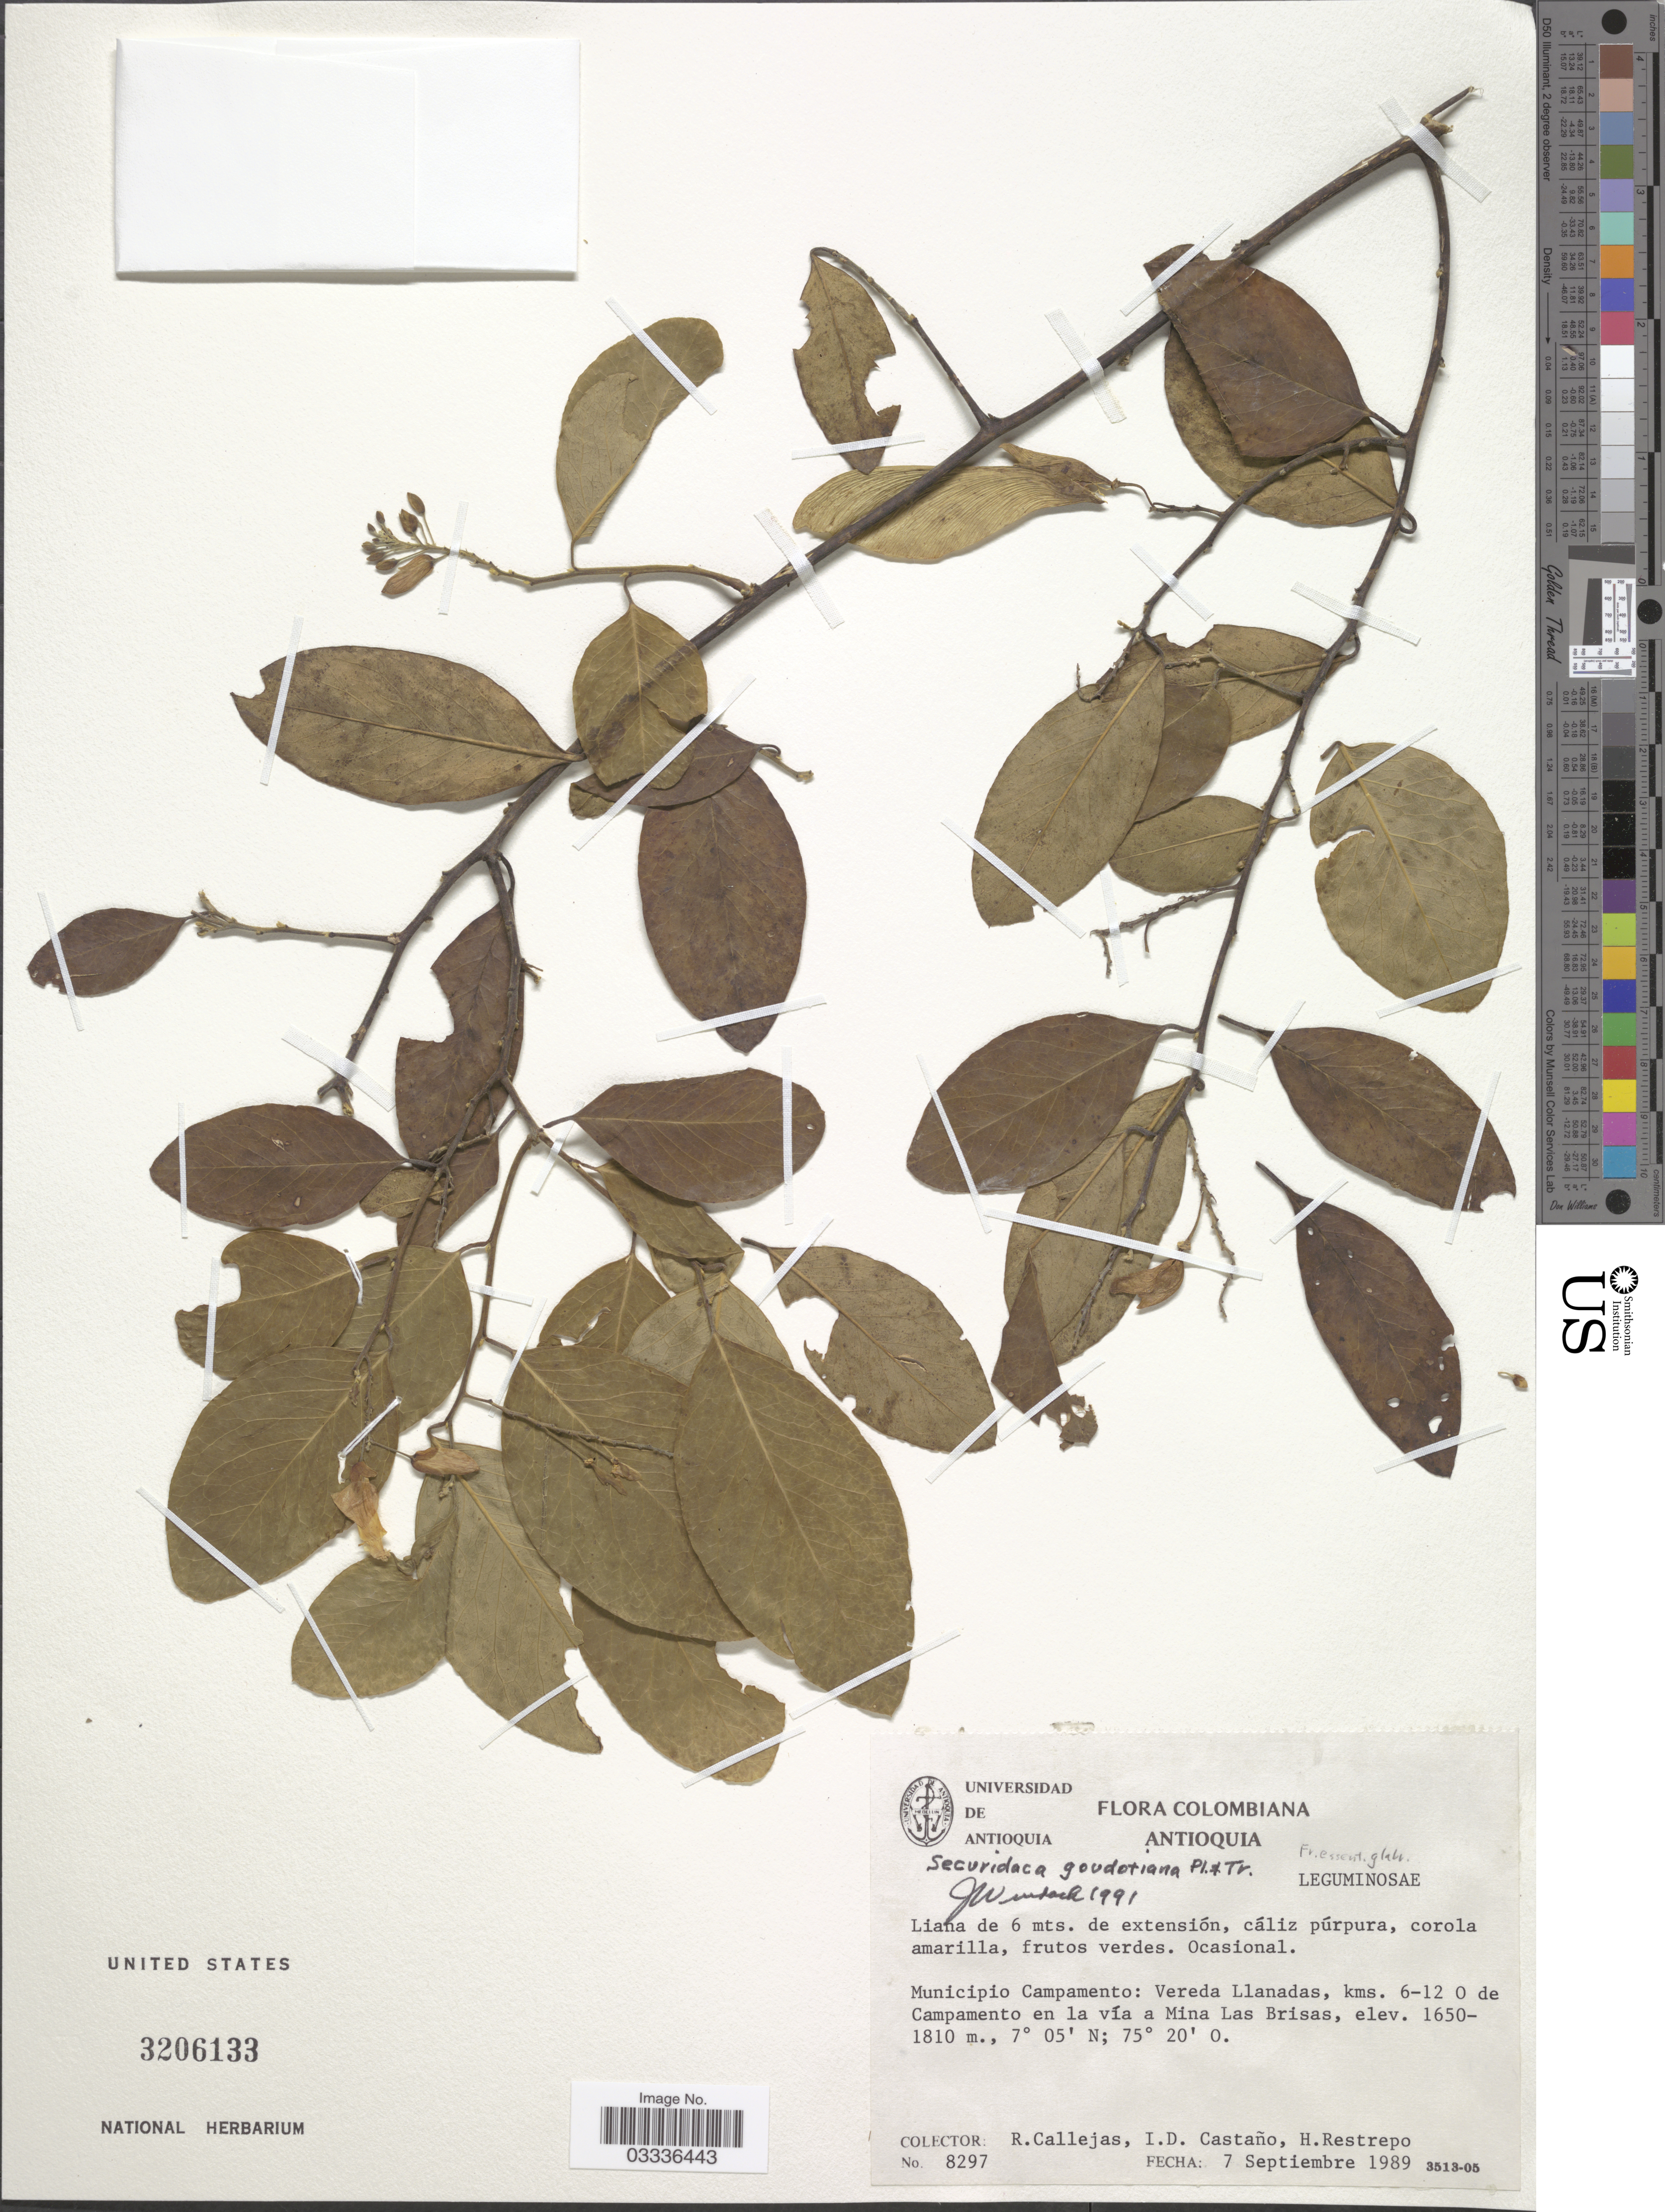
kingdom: Plantae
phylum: Tracheophyta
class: Magnoliopsida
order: Fabales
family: Polygalaceae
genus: Securidaca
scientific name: Securidaca goudotiana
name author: Planch. & Triana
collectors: R. Callejas, I. Castaño & H. Restrepo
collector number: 8297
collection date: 1989-09-07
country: Colombia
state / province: Antioquia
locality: Municipio Campamento: Vereda Llanadas, km. 6-12 O de Campamento en la vía a Mina Las Brisas.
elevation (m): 1650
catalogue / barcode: US 3206133